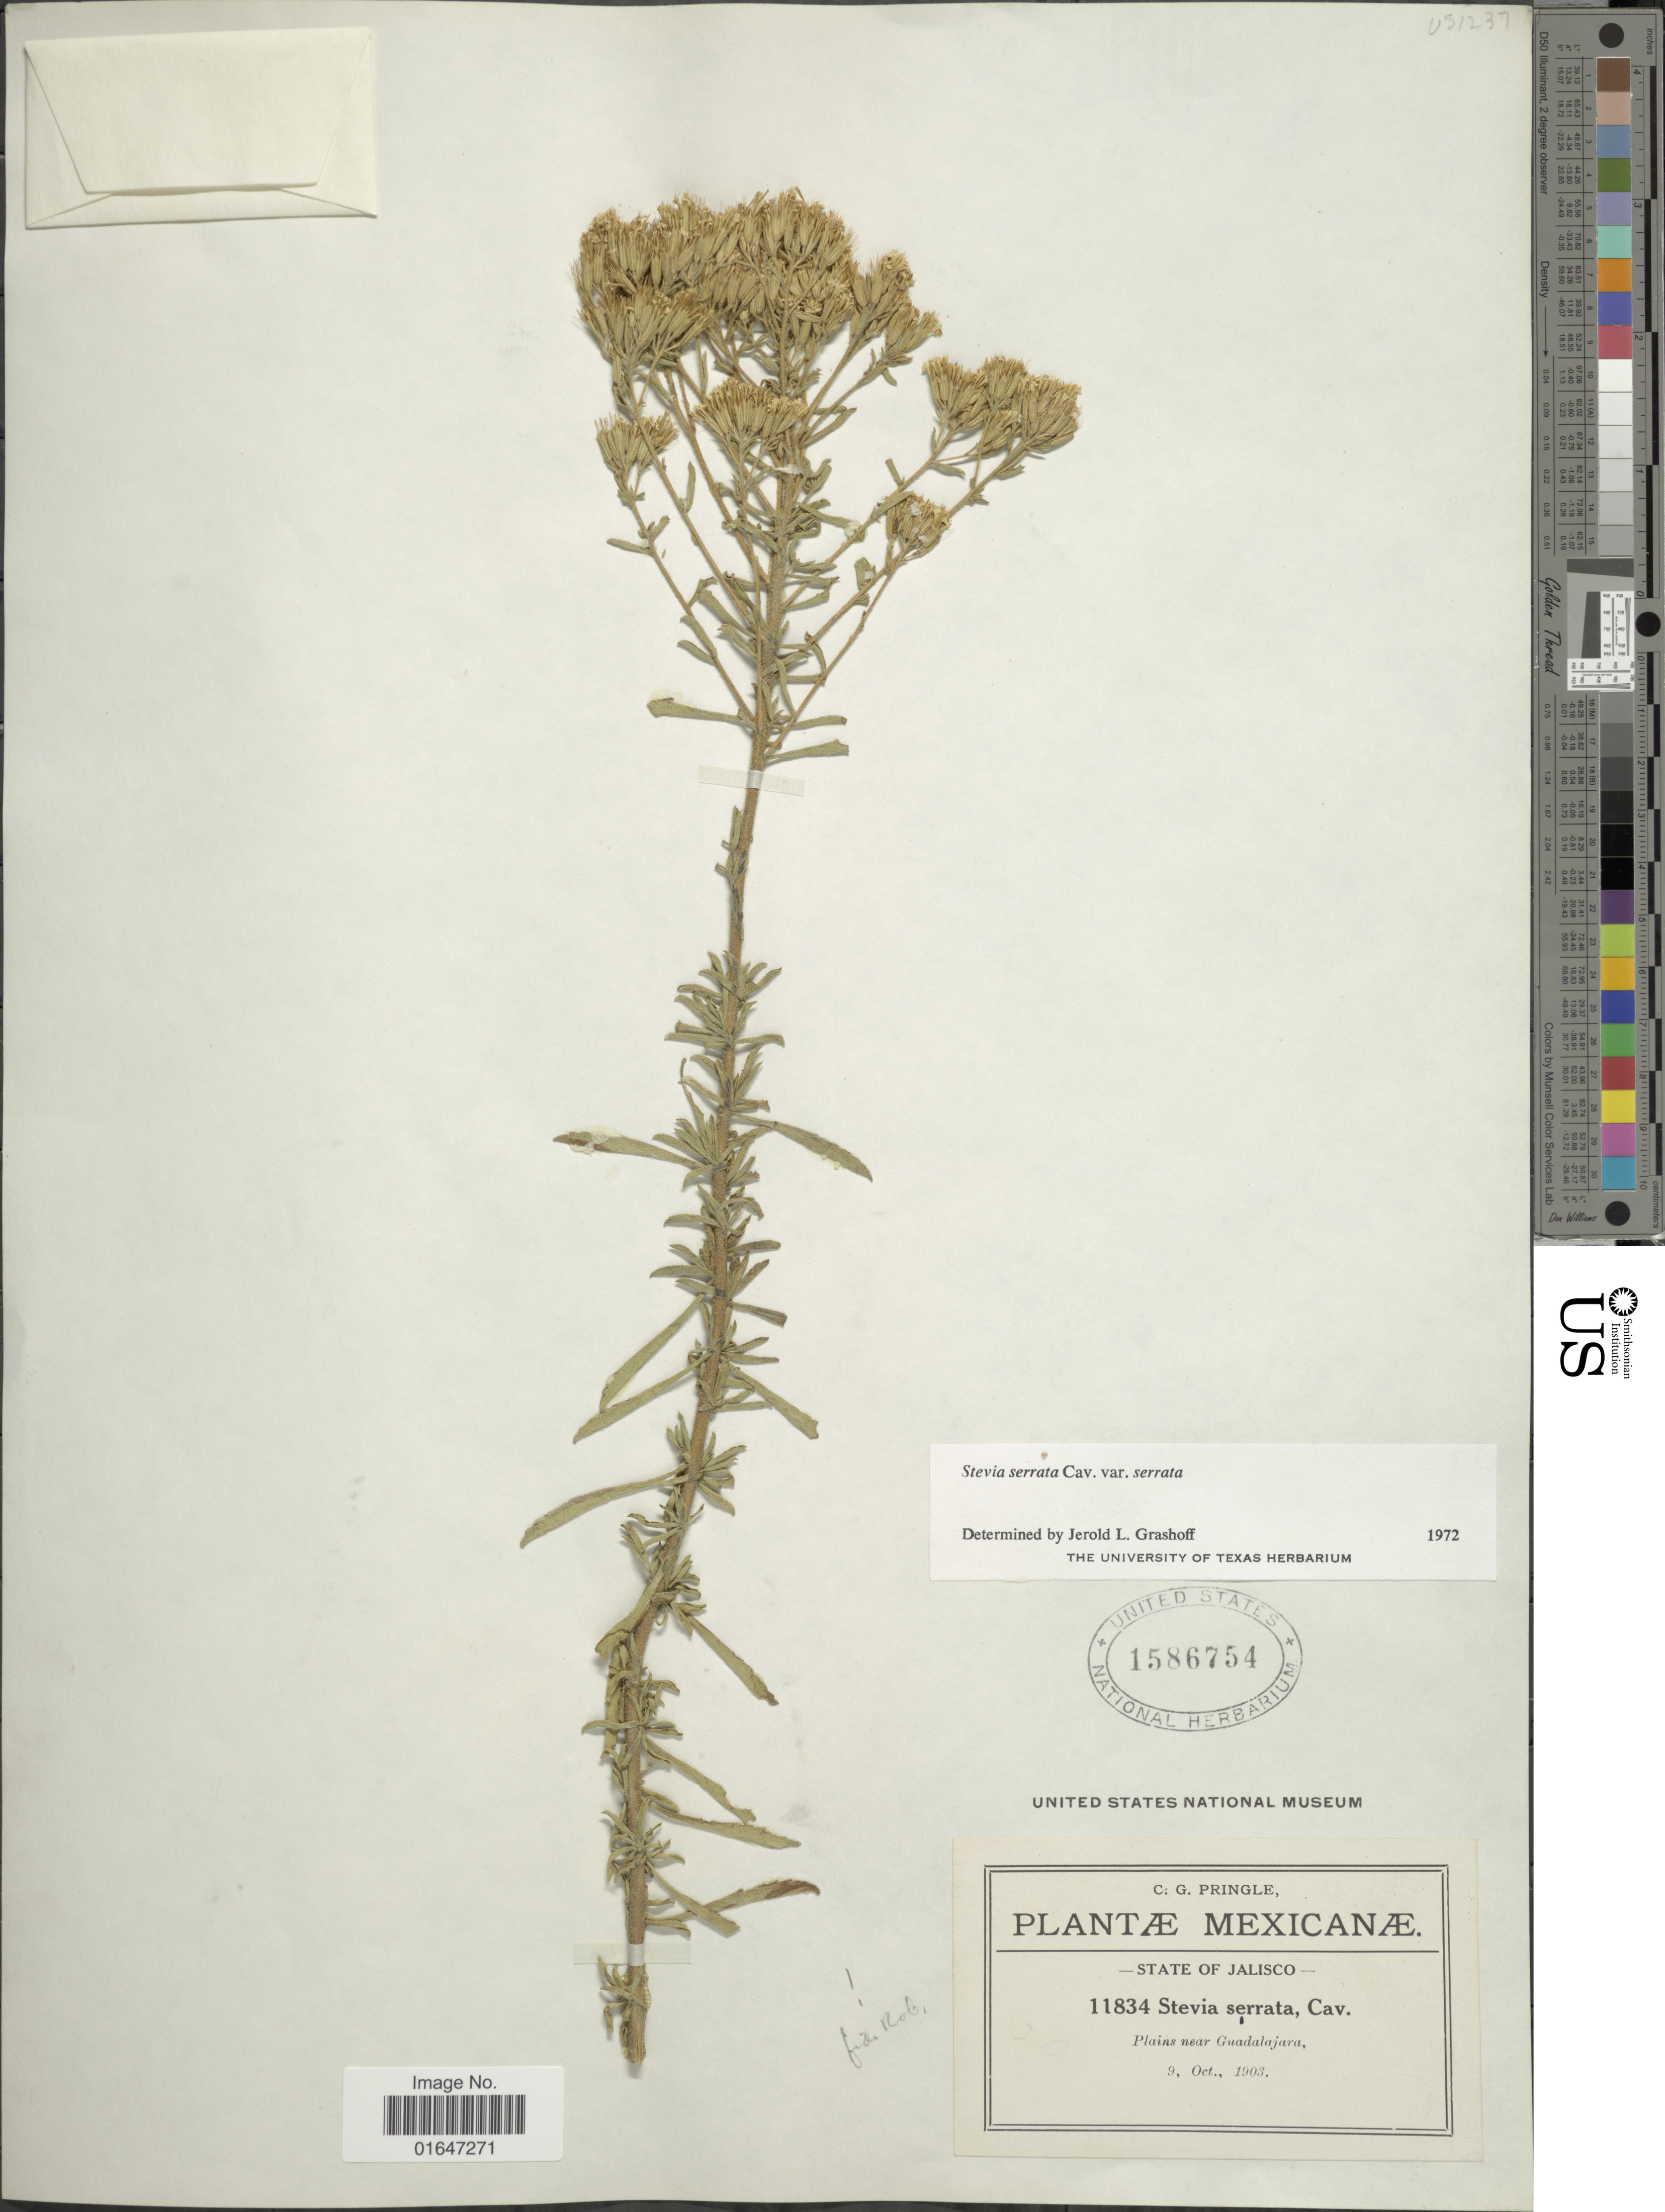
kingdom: Plantae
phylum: Tracheophyta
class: Magnoliopsida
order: Asterales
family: Asteraceae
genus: Stevia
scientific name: Stevia serrata var. serrata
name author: Cav.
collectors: C. G. Pringle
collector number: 11834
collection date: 1903-10-09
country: Mexico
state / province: Jalisco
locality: State of Jalisco, Plains near Guadalajara.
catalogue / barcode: US 1586754